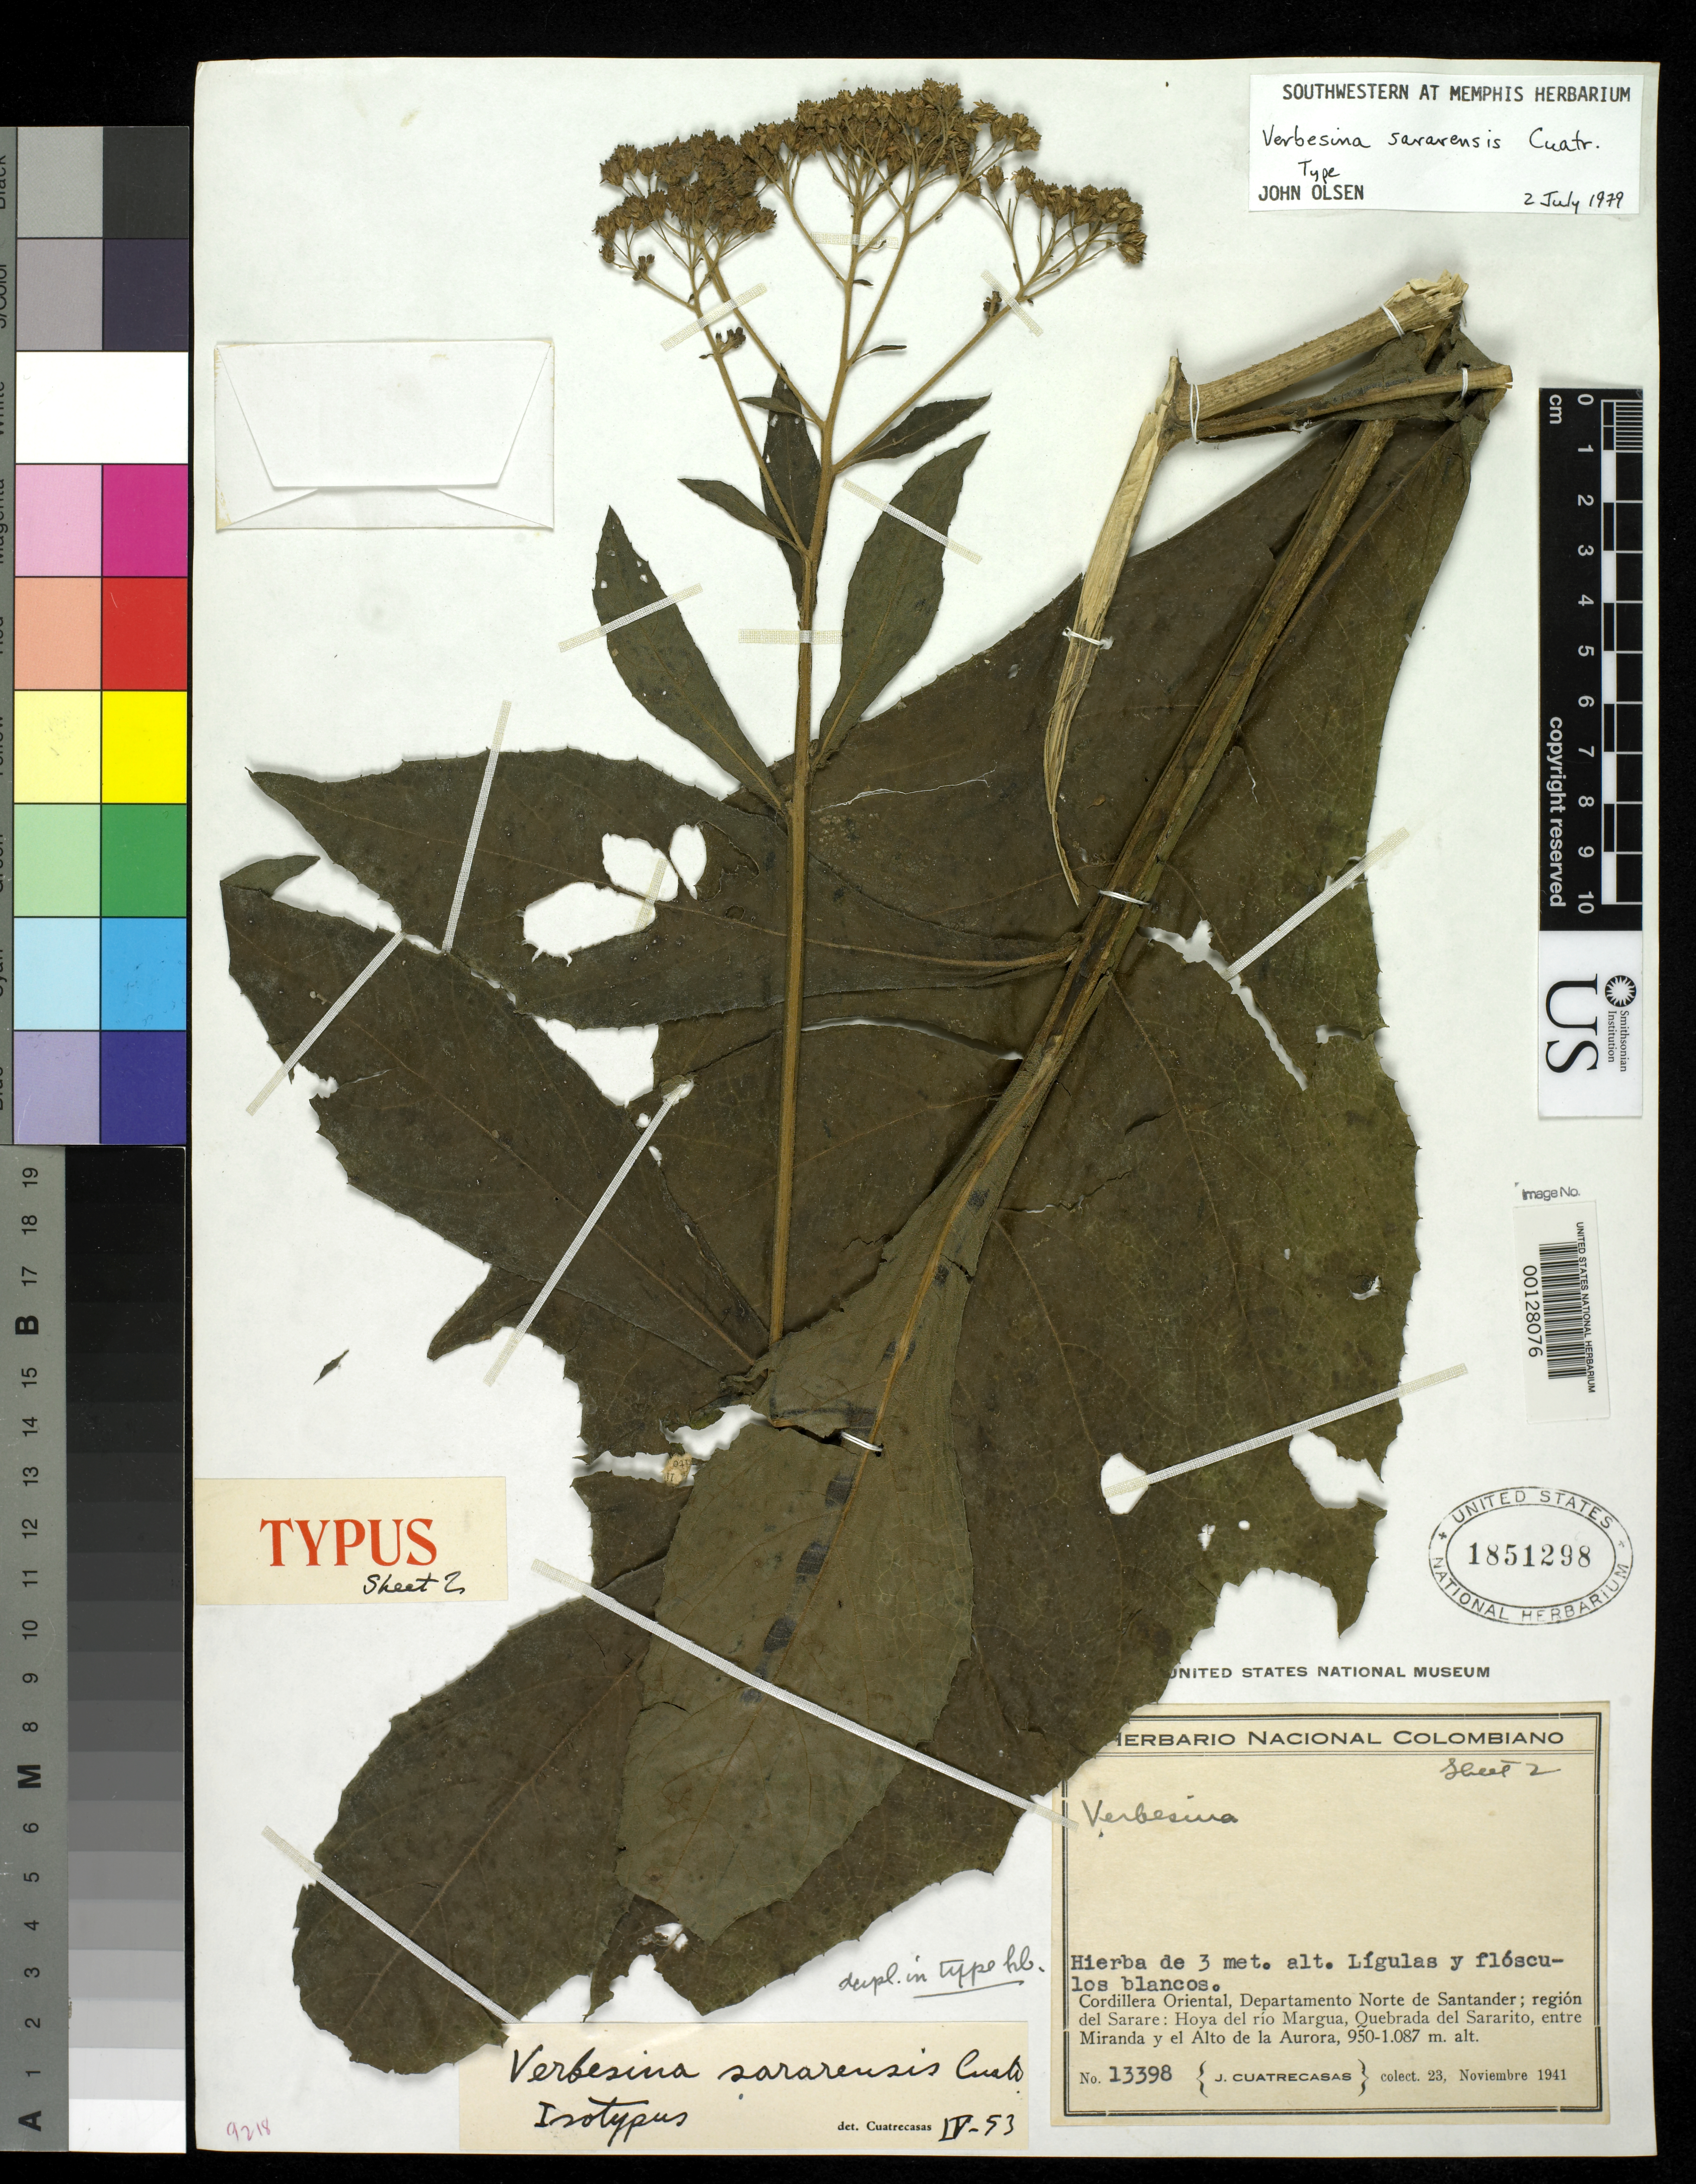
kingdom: Plantae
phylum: Tracheophyta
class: Magnoliopsida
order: Asterales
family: Asteraceae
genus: Verbesina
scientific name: Verbesina sararensis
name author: Cuatrec.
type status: Isotype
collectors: J. Cuatrecasas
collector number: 13398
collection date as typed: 23 Nov 1941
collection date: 1941-11-23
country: Colombia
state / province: Norte de Santander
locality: Quebrada del Sararito, between Miranda and Alto de La Aurora.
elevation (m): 950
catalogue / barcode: US 1851298